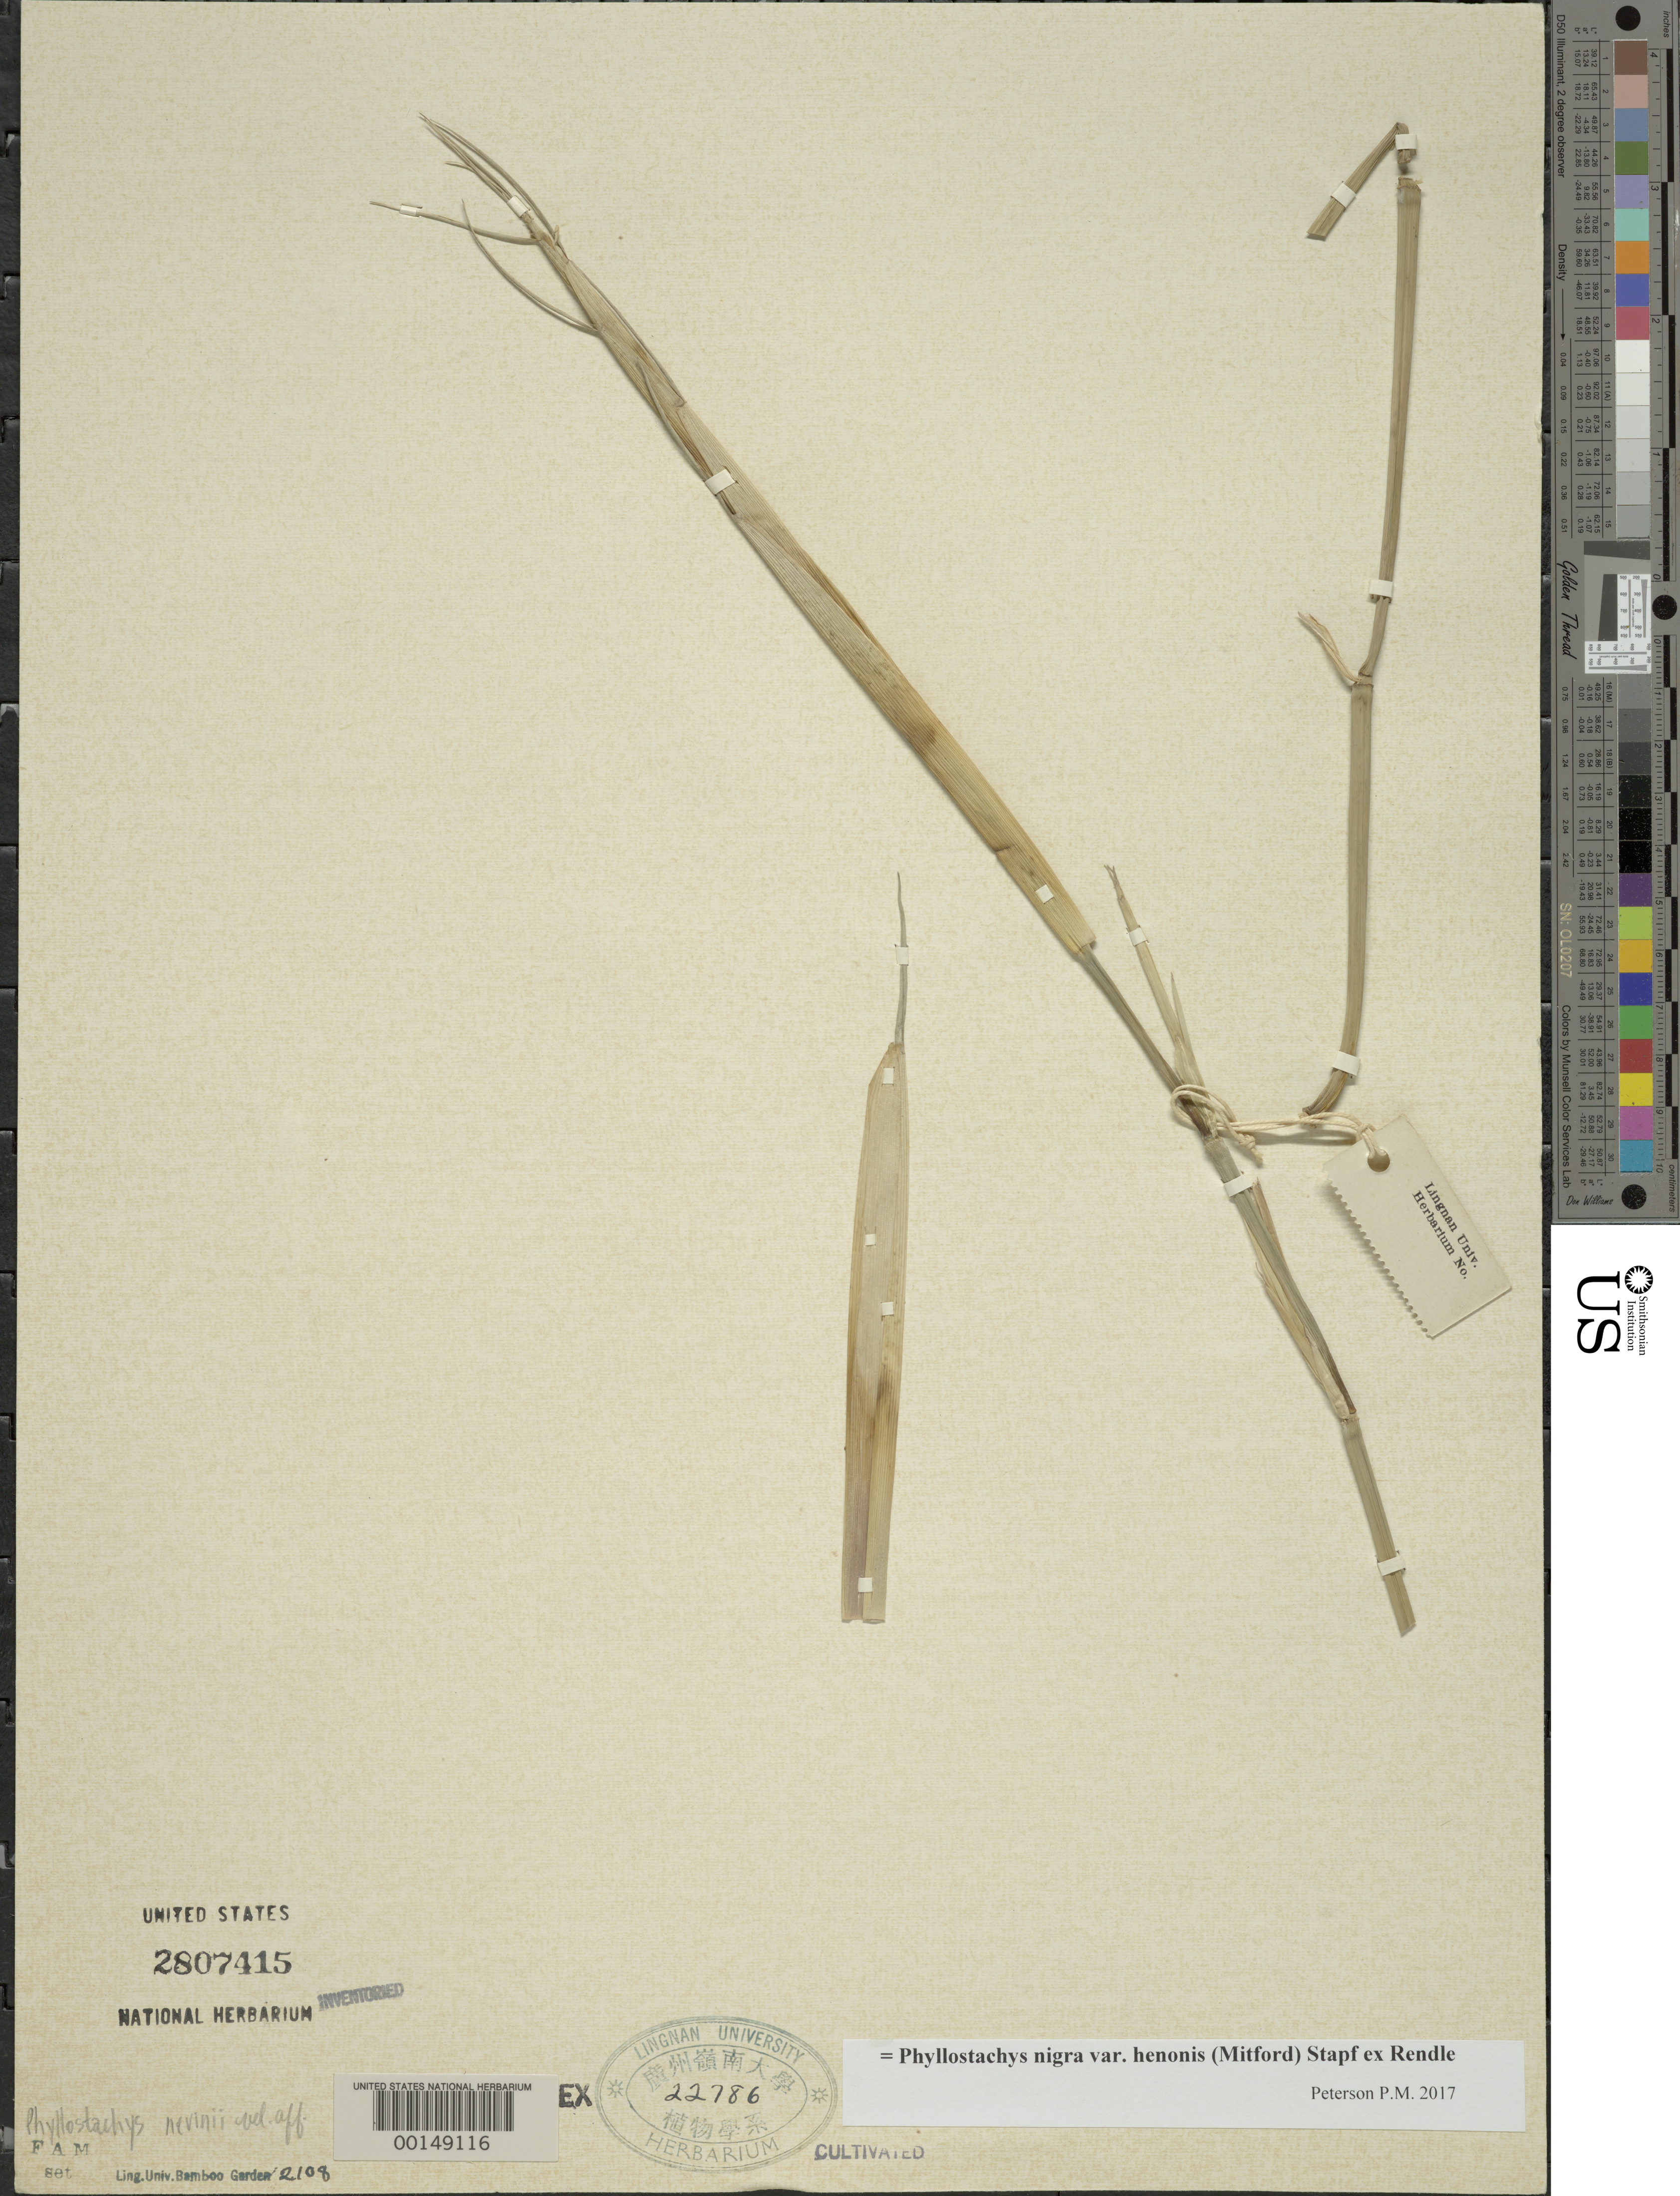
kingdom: Plantae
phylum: Tracheophyta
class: Liliopsida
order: Poales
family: Poaceae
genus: Phyllostachys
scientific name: Phyllostachys nigra var. henonis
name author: (Mitford) Stapf ex Rendle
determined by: Poaceae Reorganization Project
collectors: H. L. Fung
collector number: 20561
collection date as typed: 05 Apr 1933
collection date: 1933-04-05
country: China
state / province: Guangdong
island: Honam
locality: P'an-yu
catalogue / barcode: US 2807415